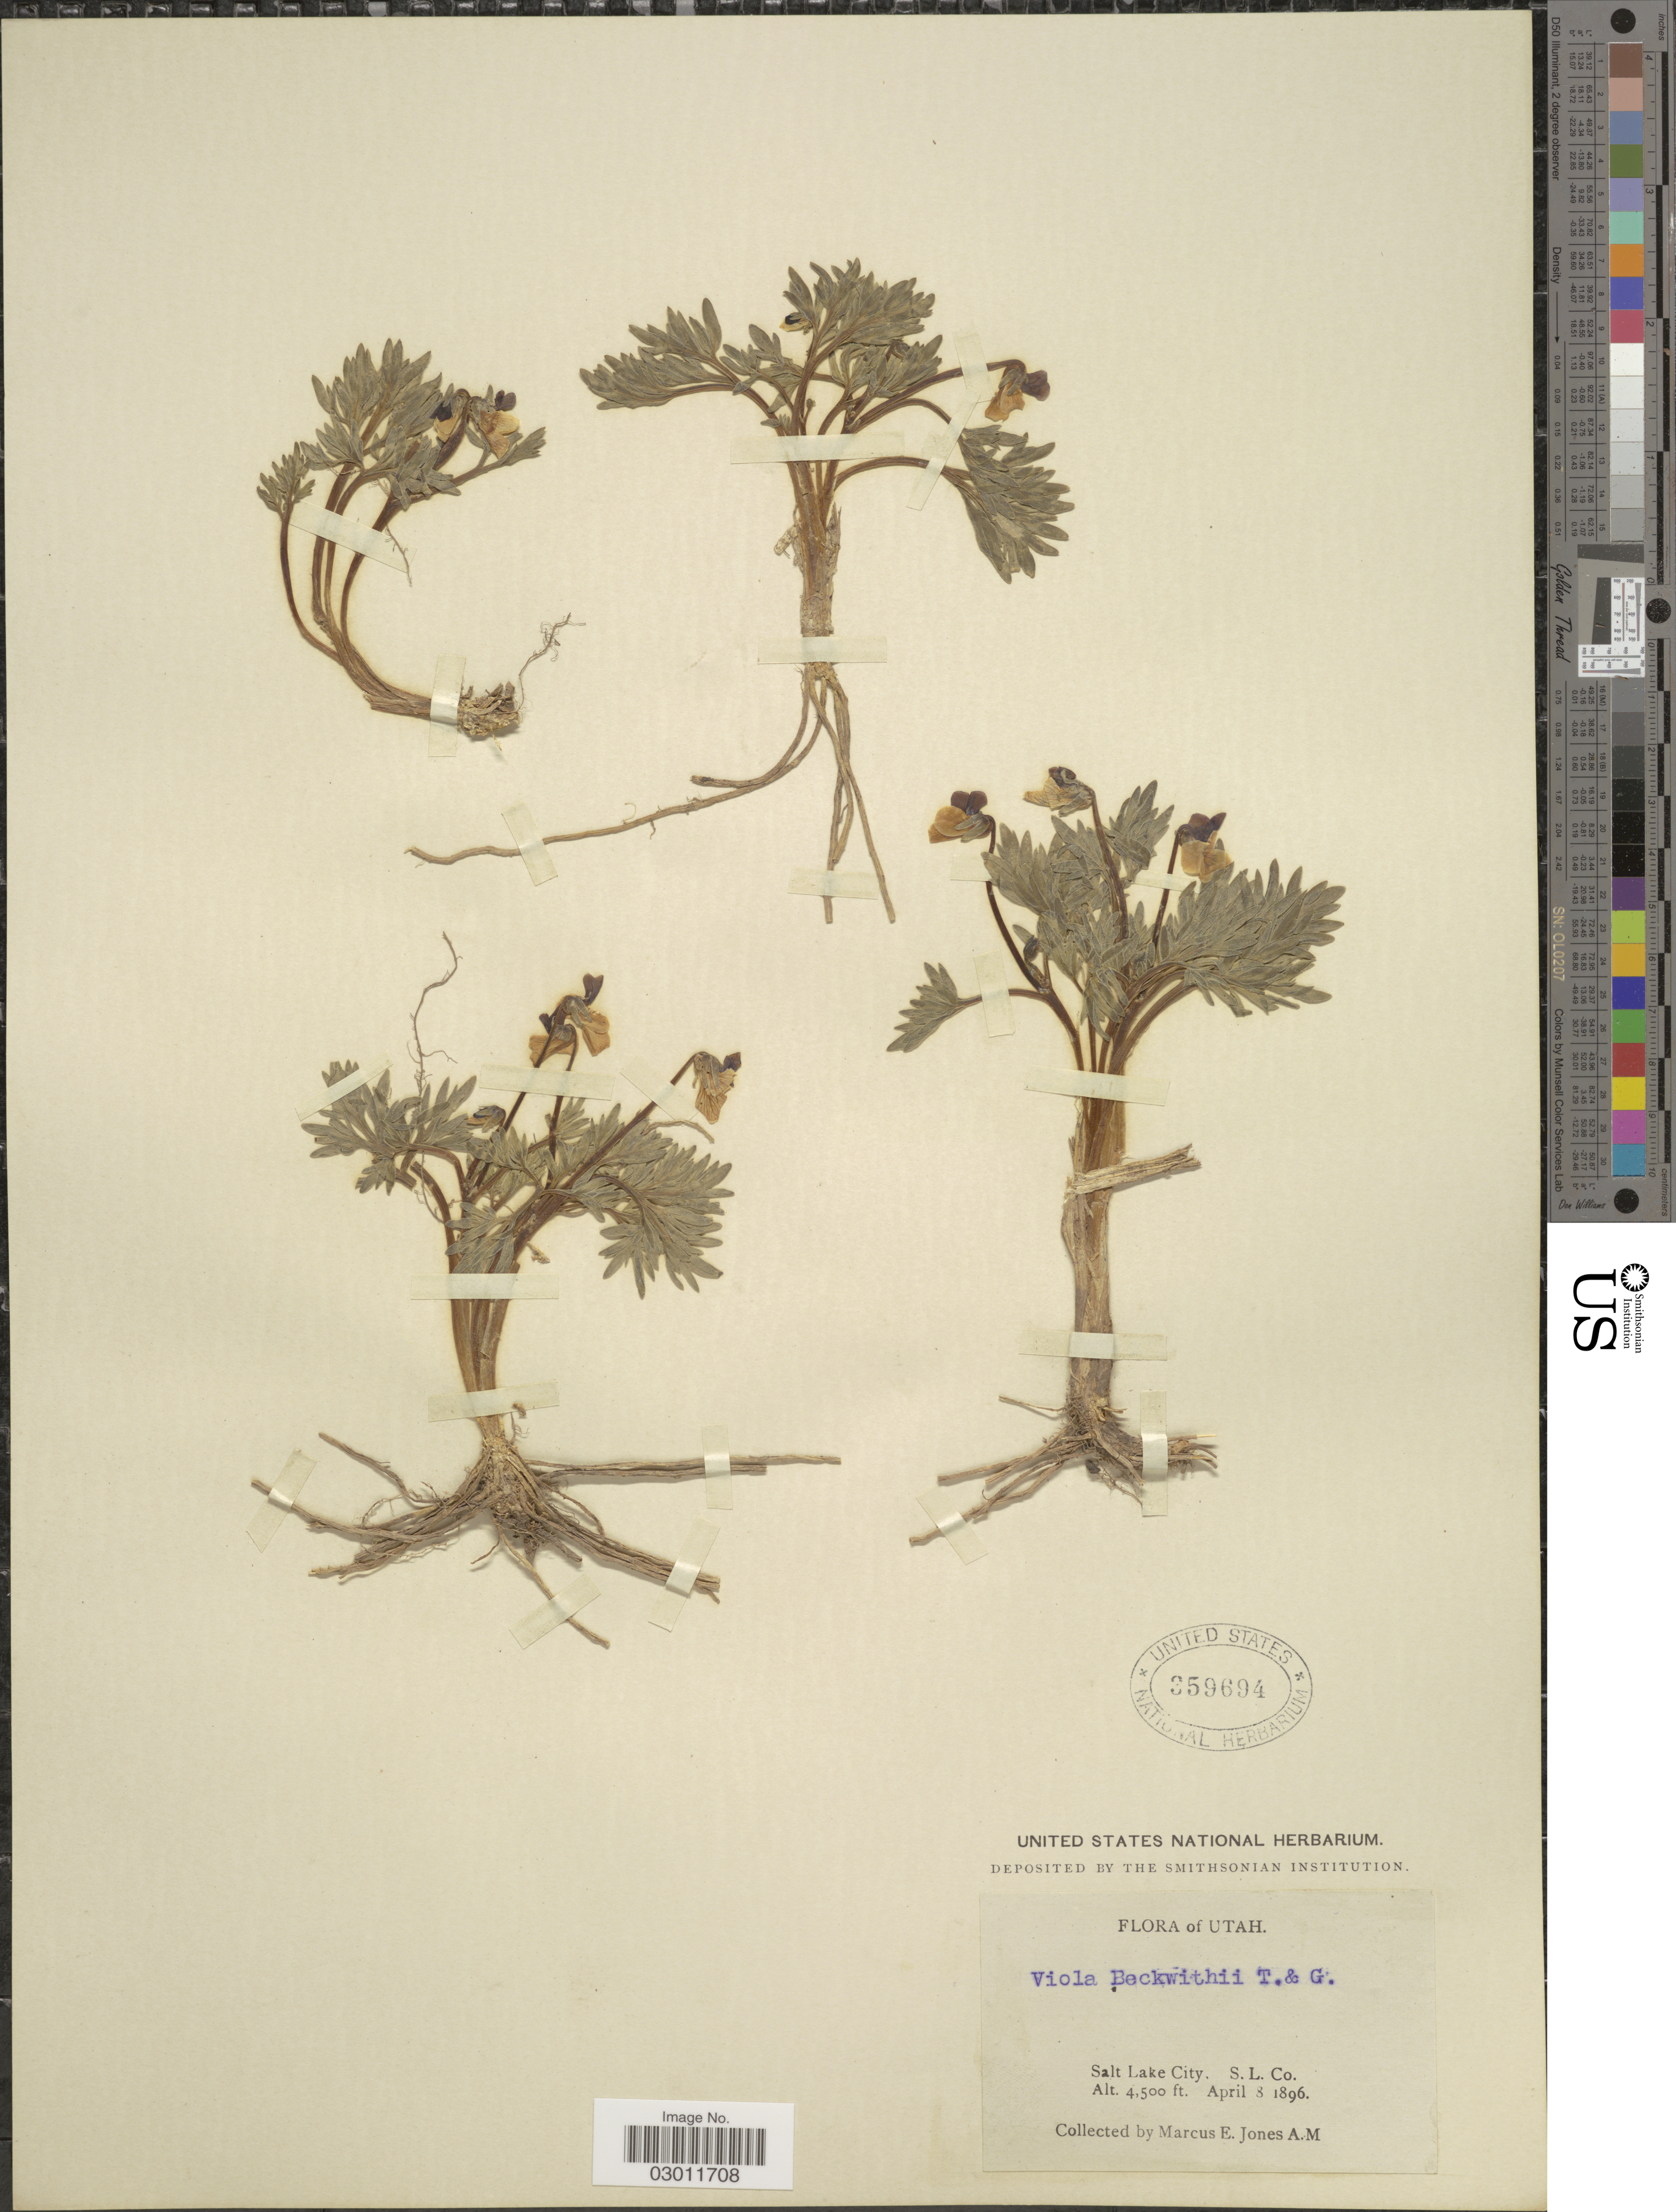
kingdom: Plantae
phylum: Tracheophyta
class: Magnoliopsida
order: Malpighiales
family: Violaceae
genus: Viola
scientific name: Viola beckwithii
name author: Torr.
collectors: M. E. Jones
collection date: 1896-04-08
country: United States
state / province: Utah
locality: Salt Lake City, S.L. Co.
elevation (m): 1372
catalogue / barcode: US 359694